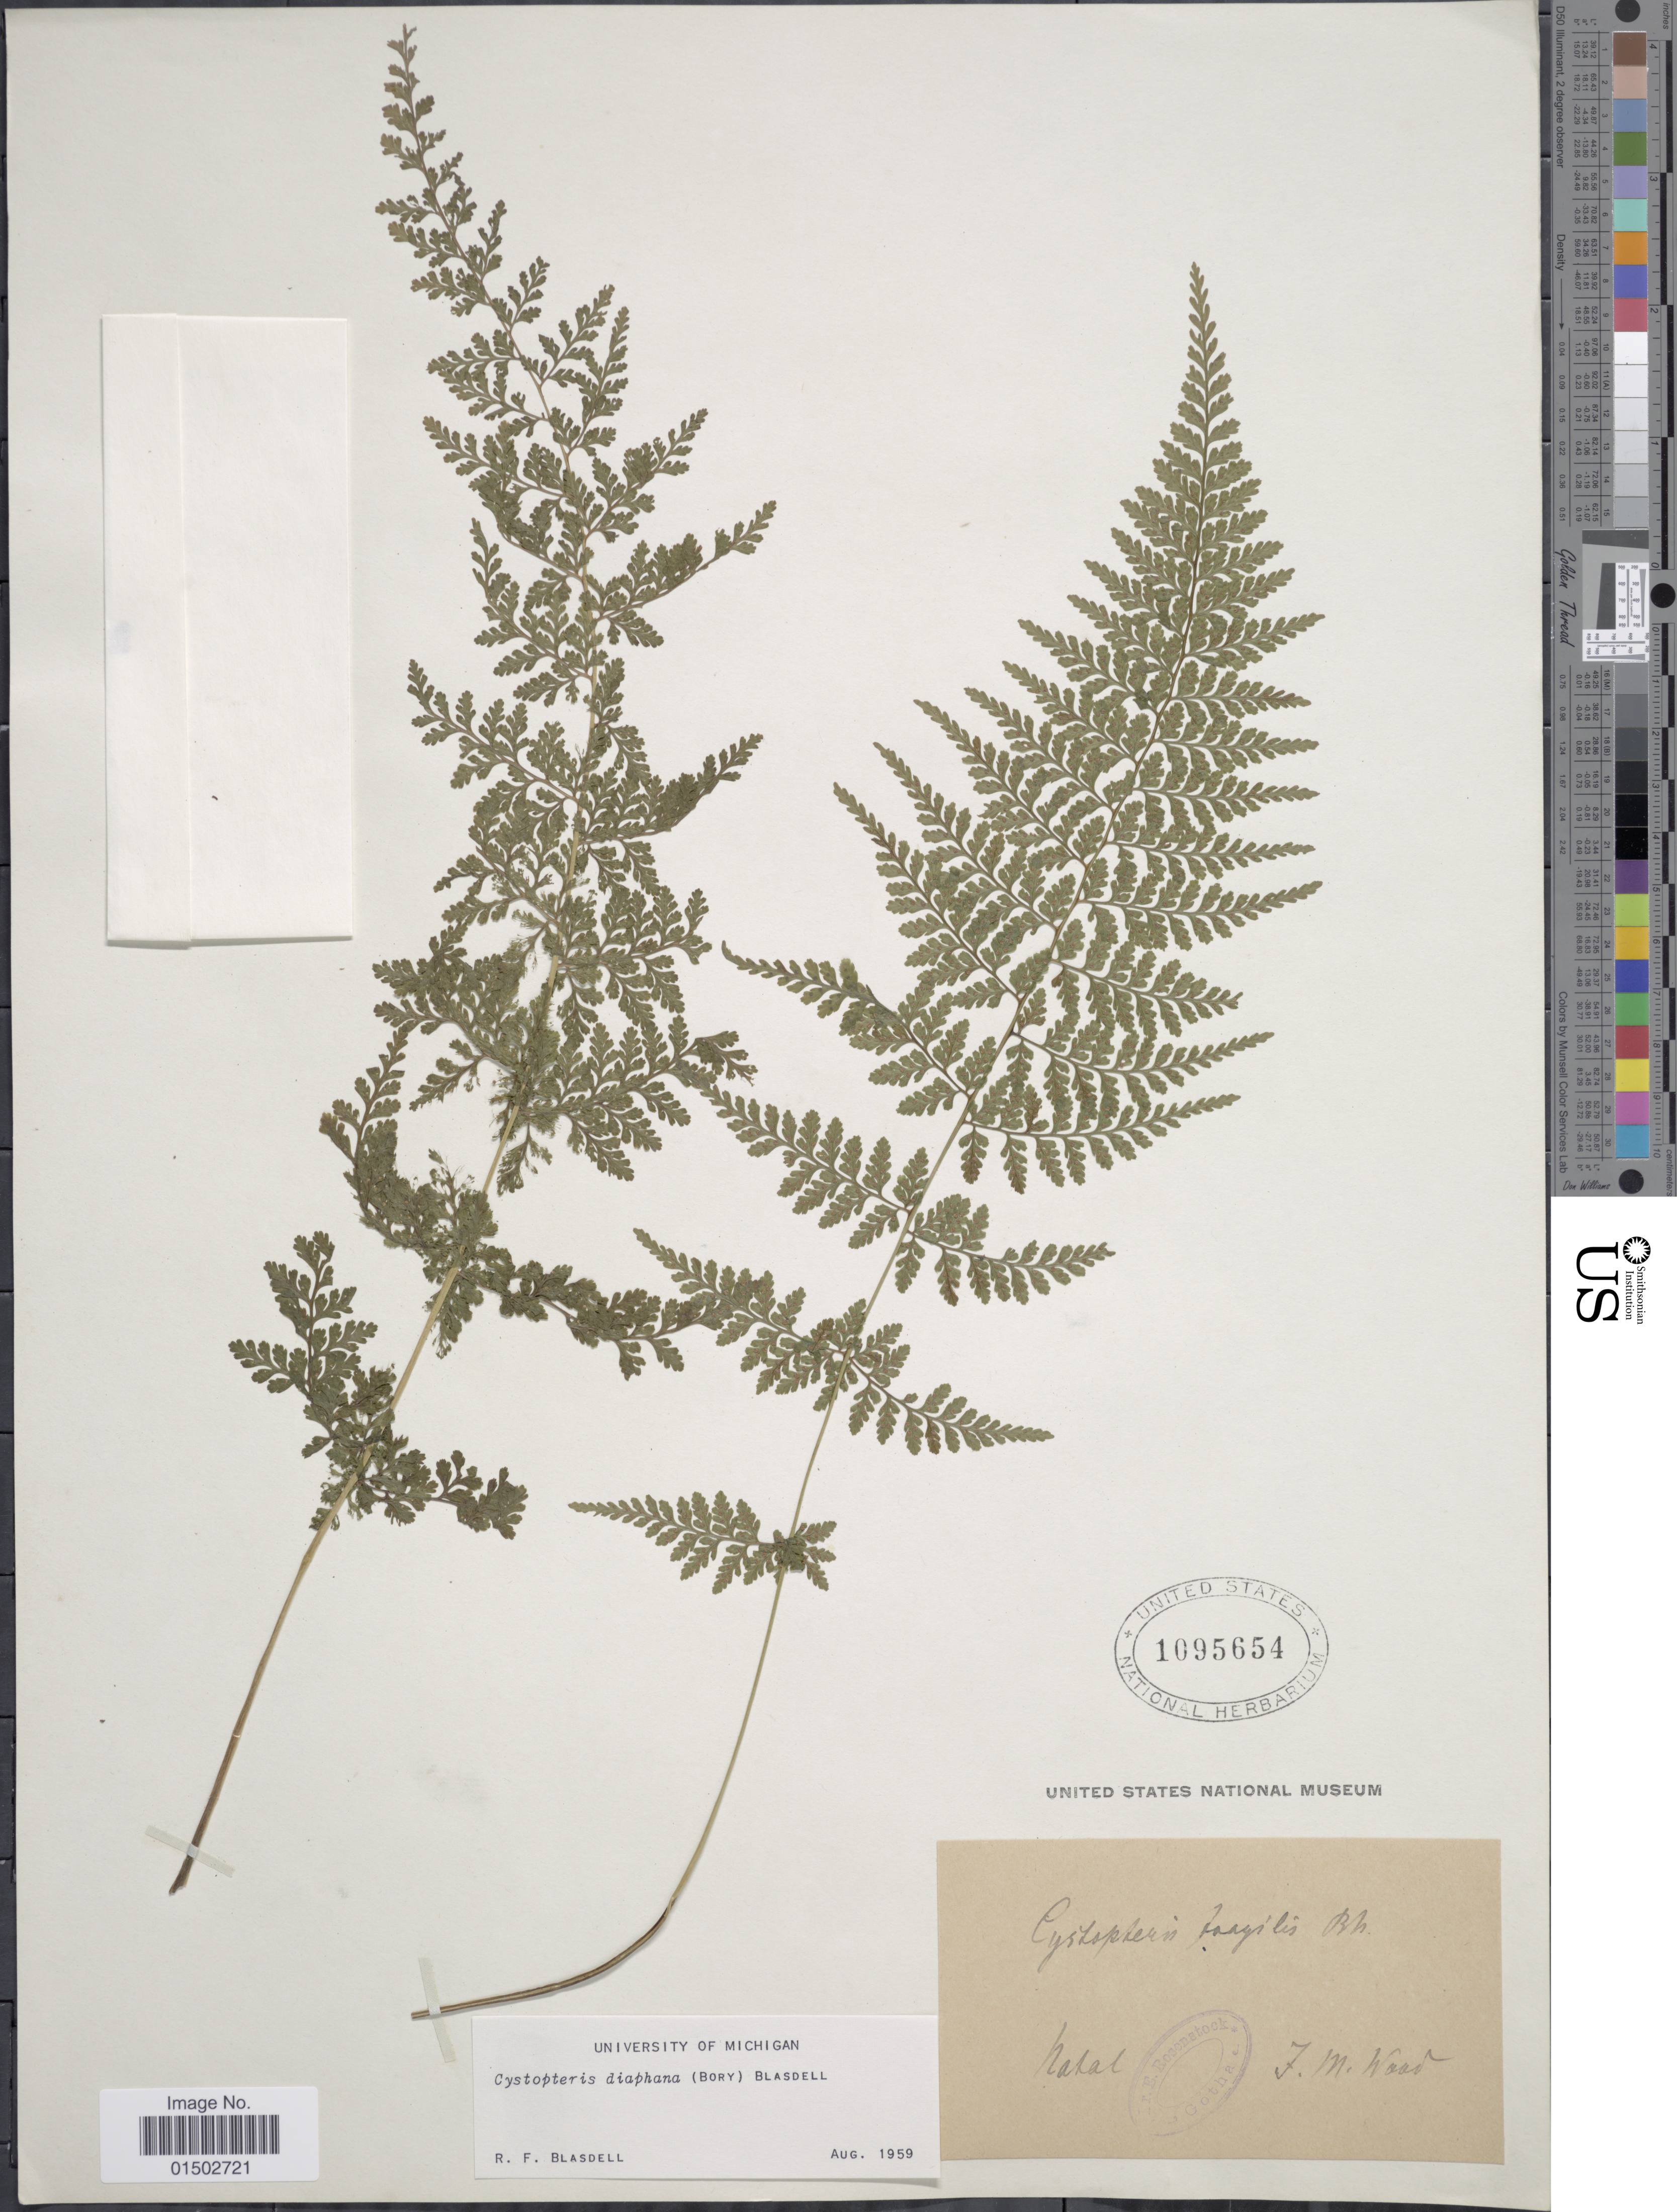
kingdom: Plantae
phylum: Tracheophyta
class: Polypodiopsida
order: Polypodiales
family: Cystopteridaceae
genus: Cystopteris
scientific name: Cystopteris diaphana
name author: (Bory) Blasdell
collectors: J. M. Wood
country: South Africa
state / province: KwaZulu-Natal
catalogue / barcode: US 1095654